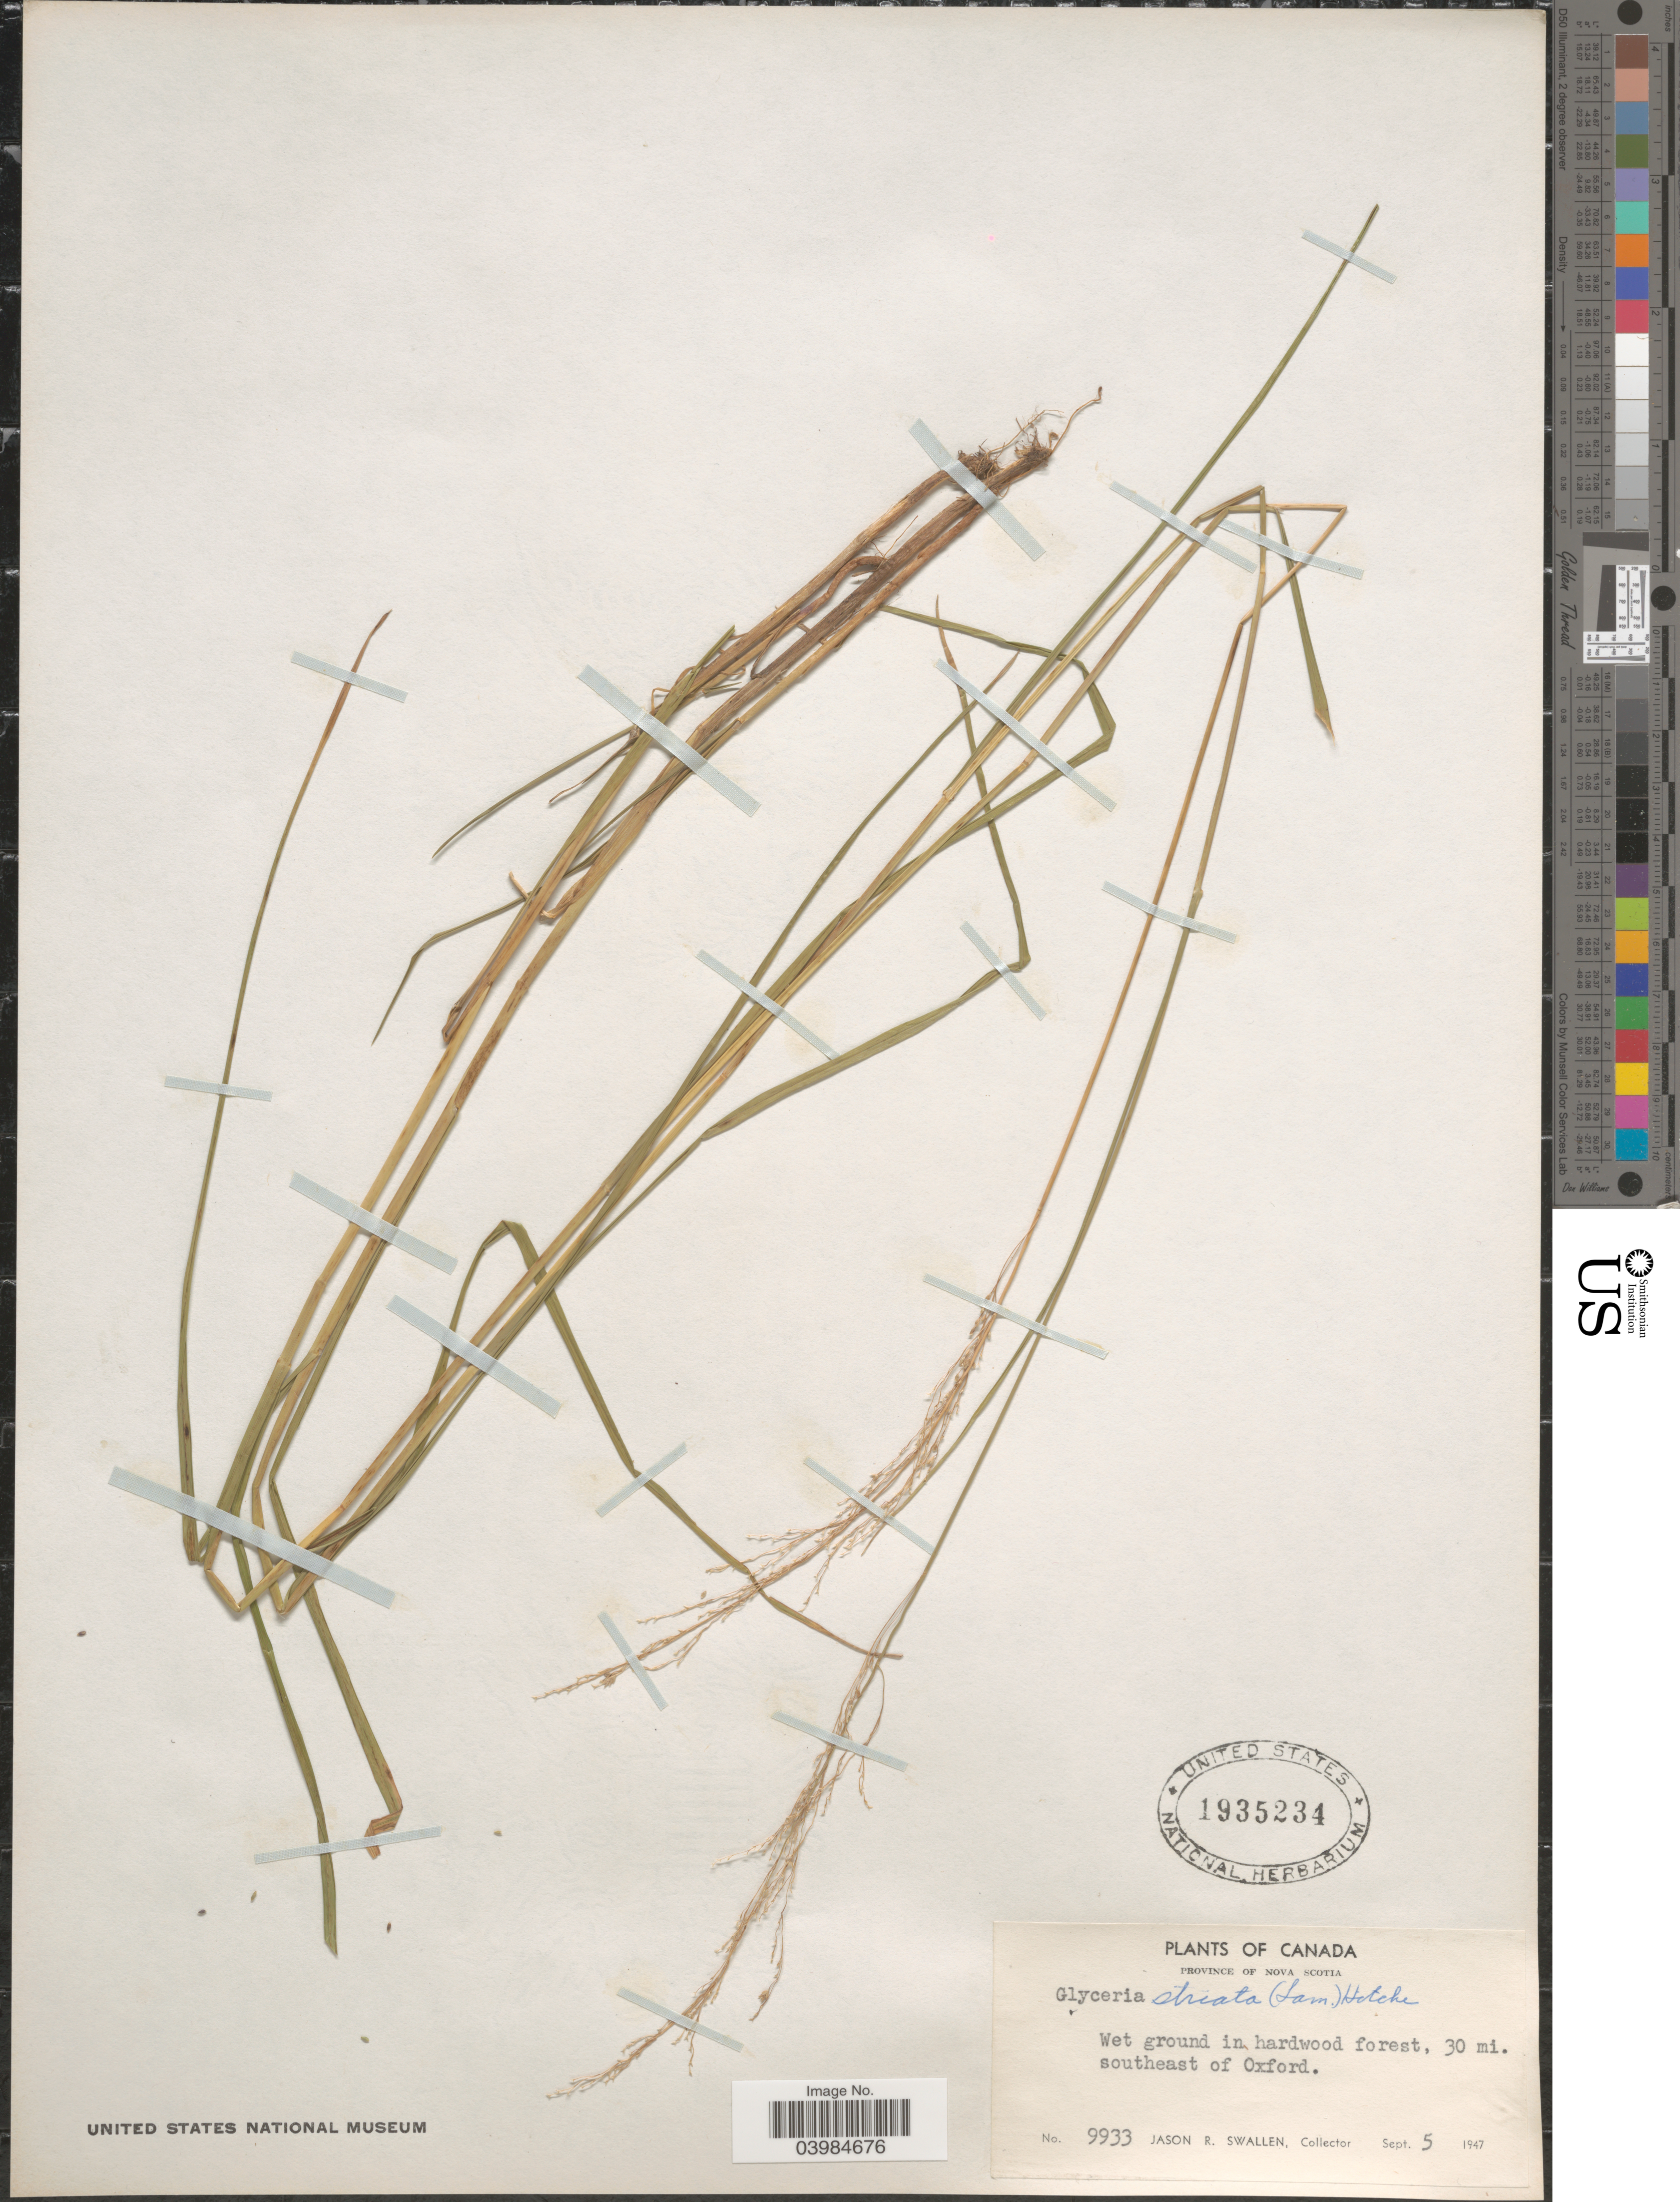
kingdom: Plantae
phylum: Tracheophyta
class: Liliopsida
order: Poales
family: Poaceae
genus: Glyceria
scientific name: Glyceria striata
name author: (Lam.) Hitchc.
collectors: J. R. Swallen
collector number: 9933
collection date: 1947-09-05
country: Canada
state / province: Nova Scotia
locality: Wet ground in hardwood forest, 30 mi. southeast of Oxford.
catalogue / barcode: US 1935234